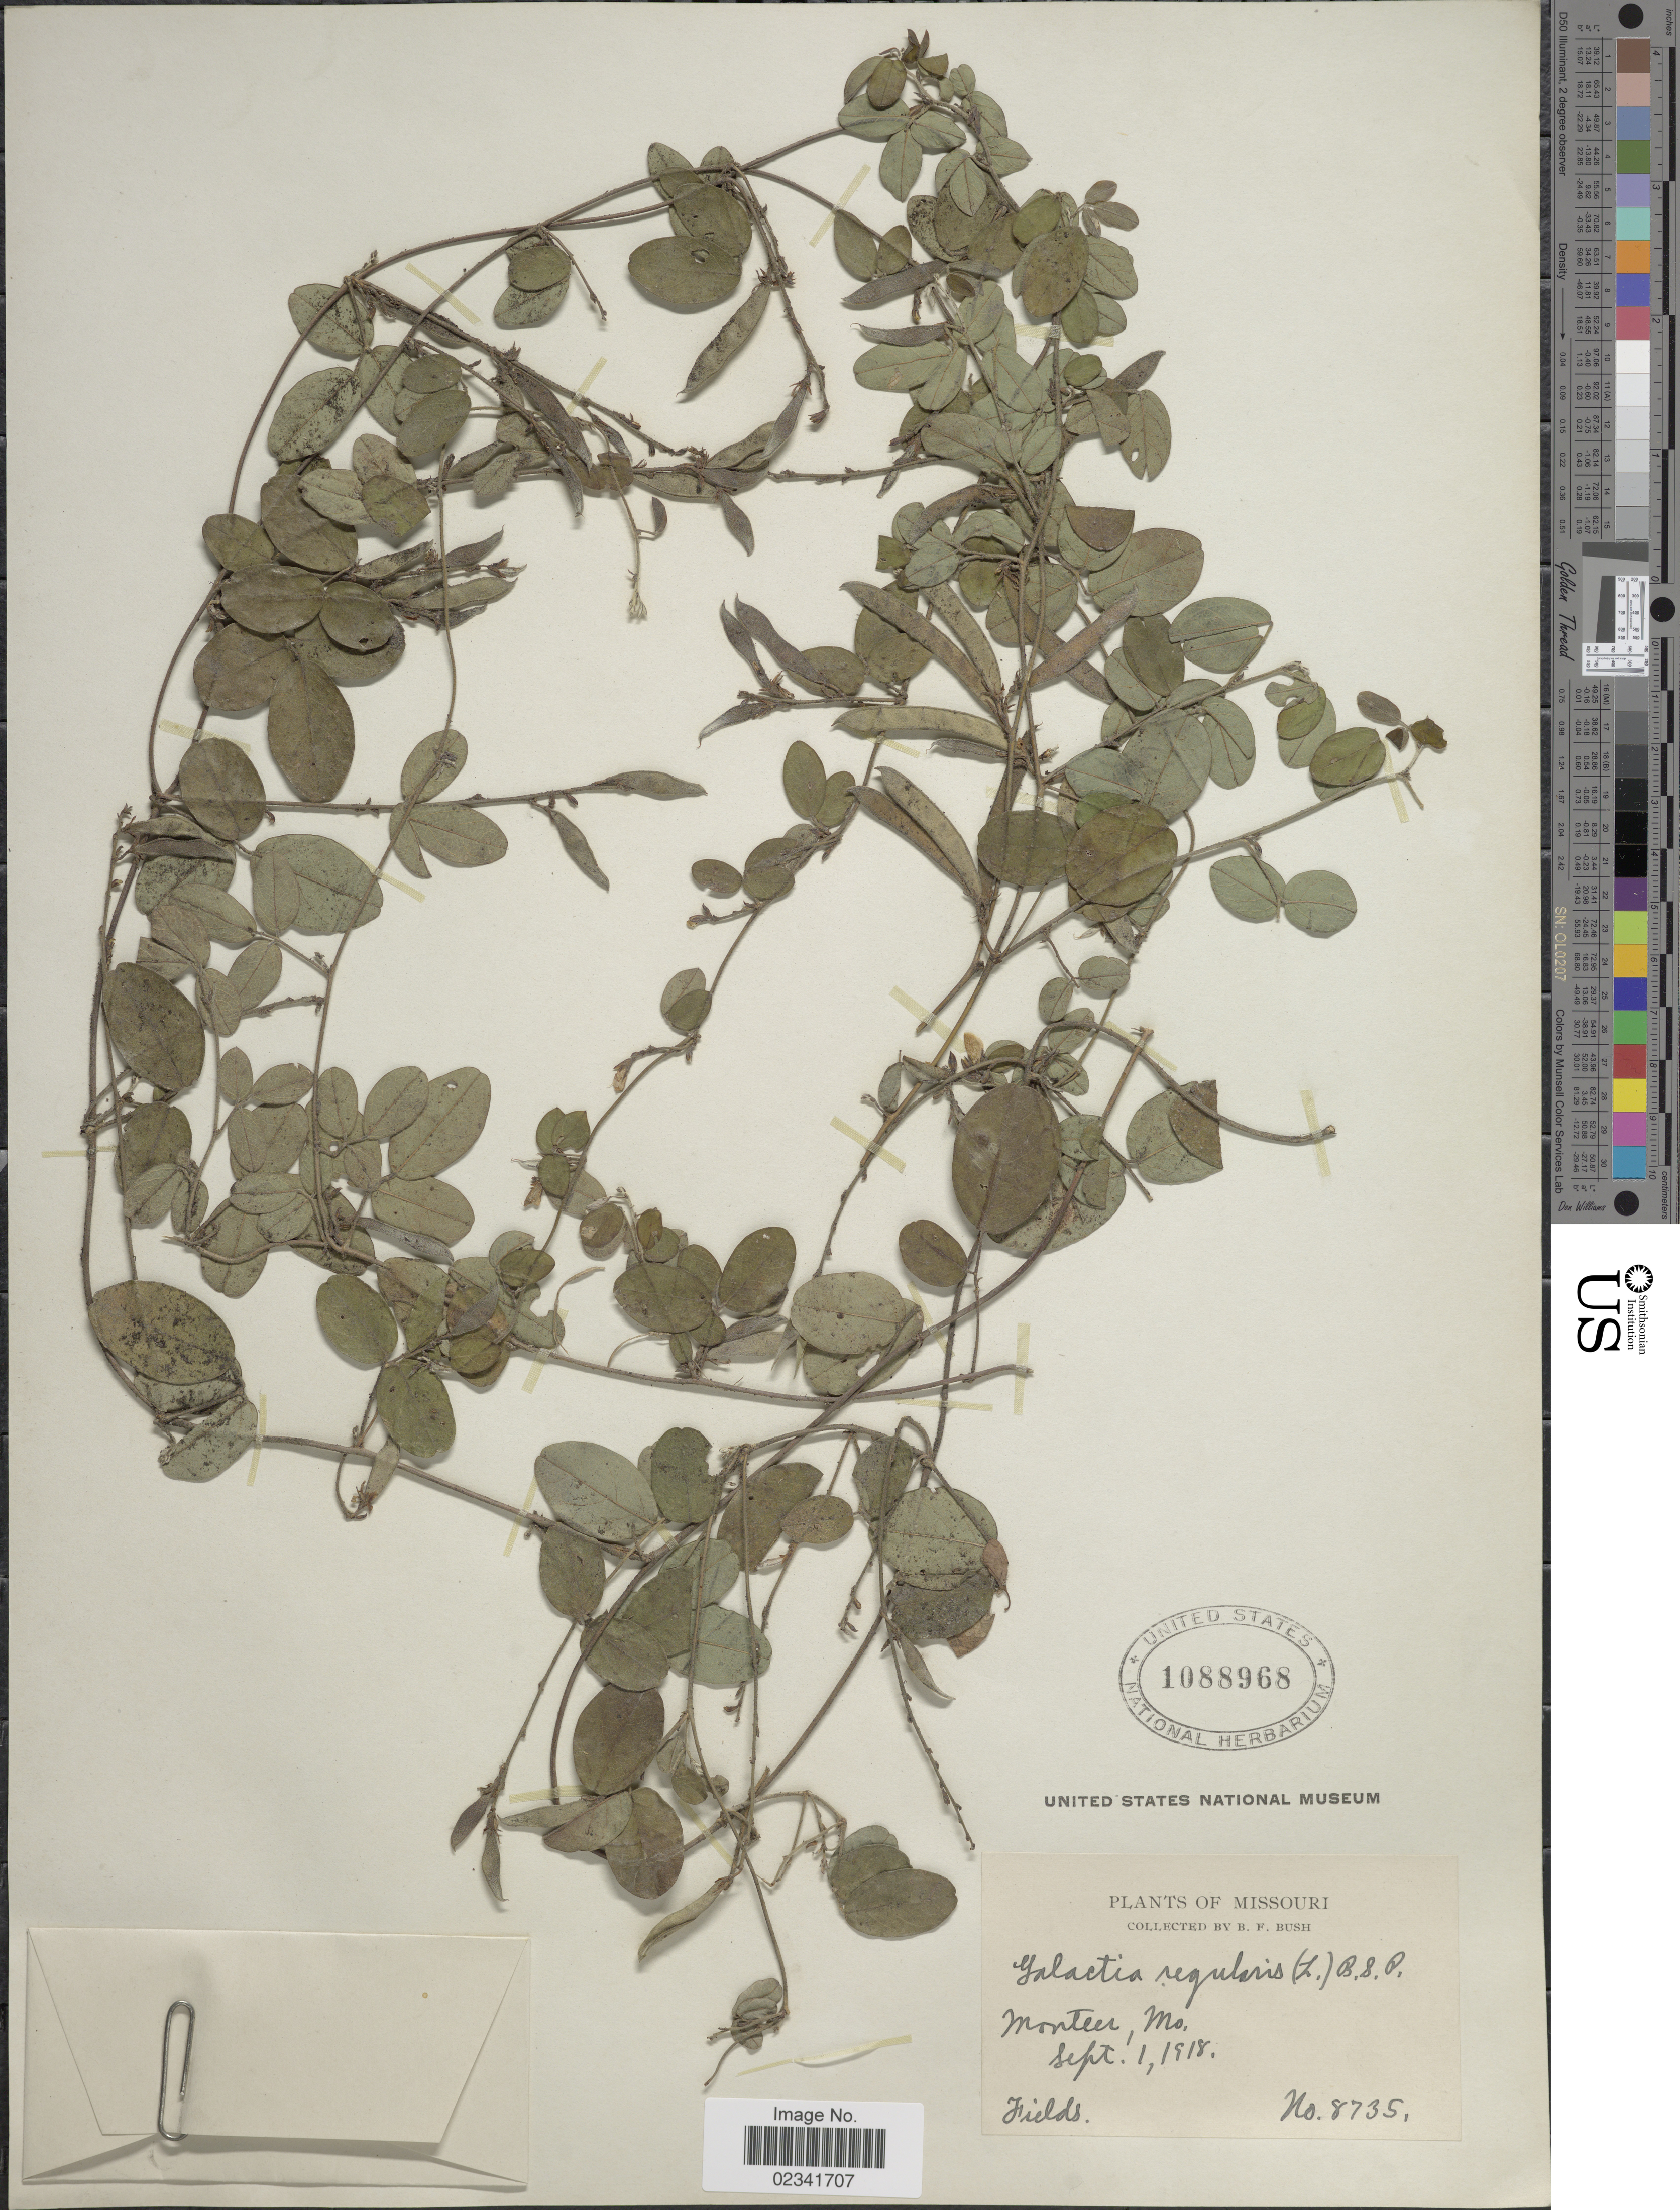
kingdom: Plantae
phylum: Tracheophyta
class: Magnoliopsida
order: Fabales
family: Fabaceae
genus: Galactia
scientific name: Galactia regularis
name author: (L.) Britton, Stearns & Poggenb.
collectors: B. F. Bush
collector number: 8735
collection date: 1918-09-01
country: United States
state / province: Missouri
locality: Monteer, Mo.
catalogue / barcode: US 1088968